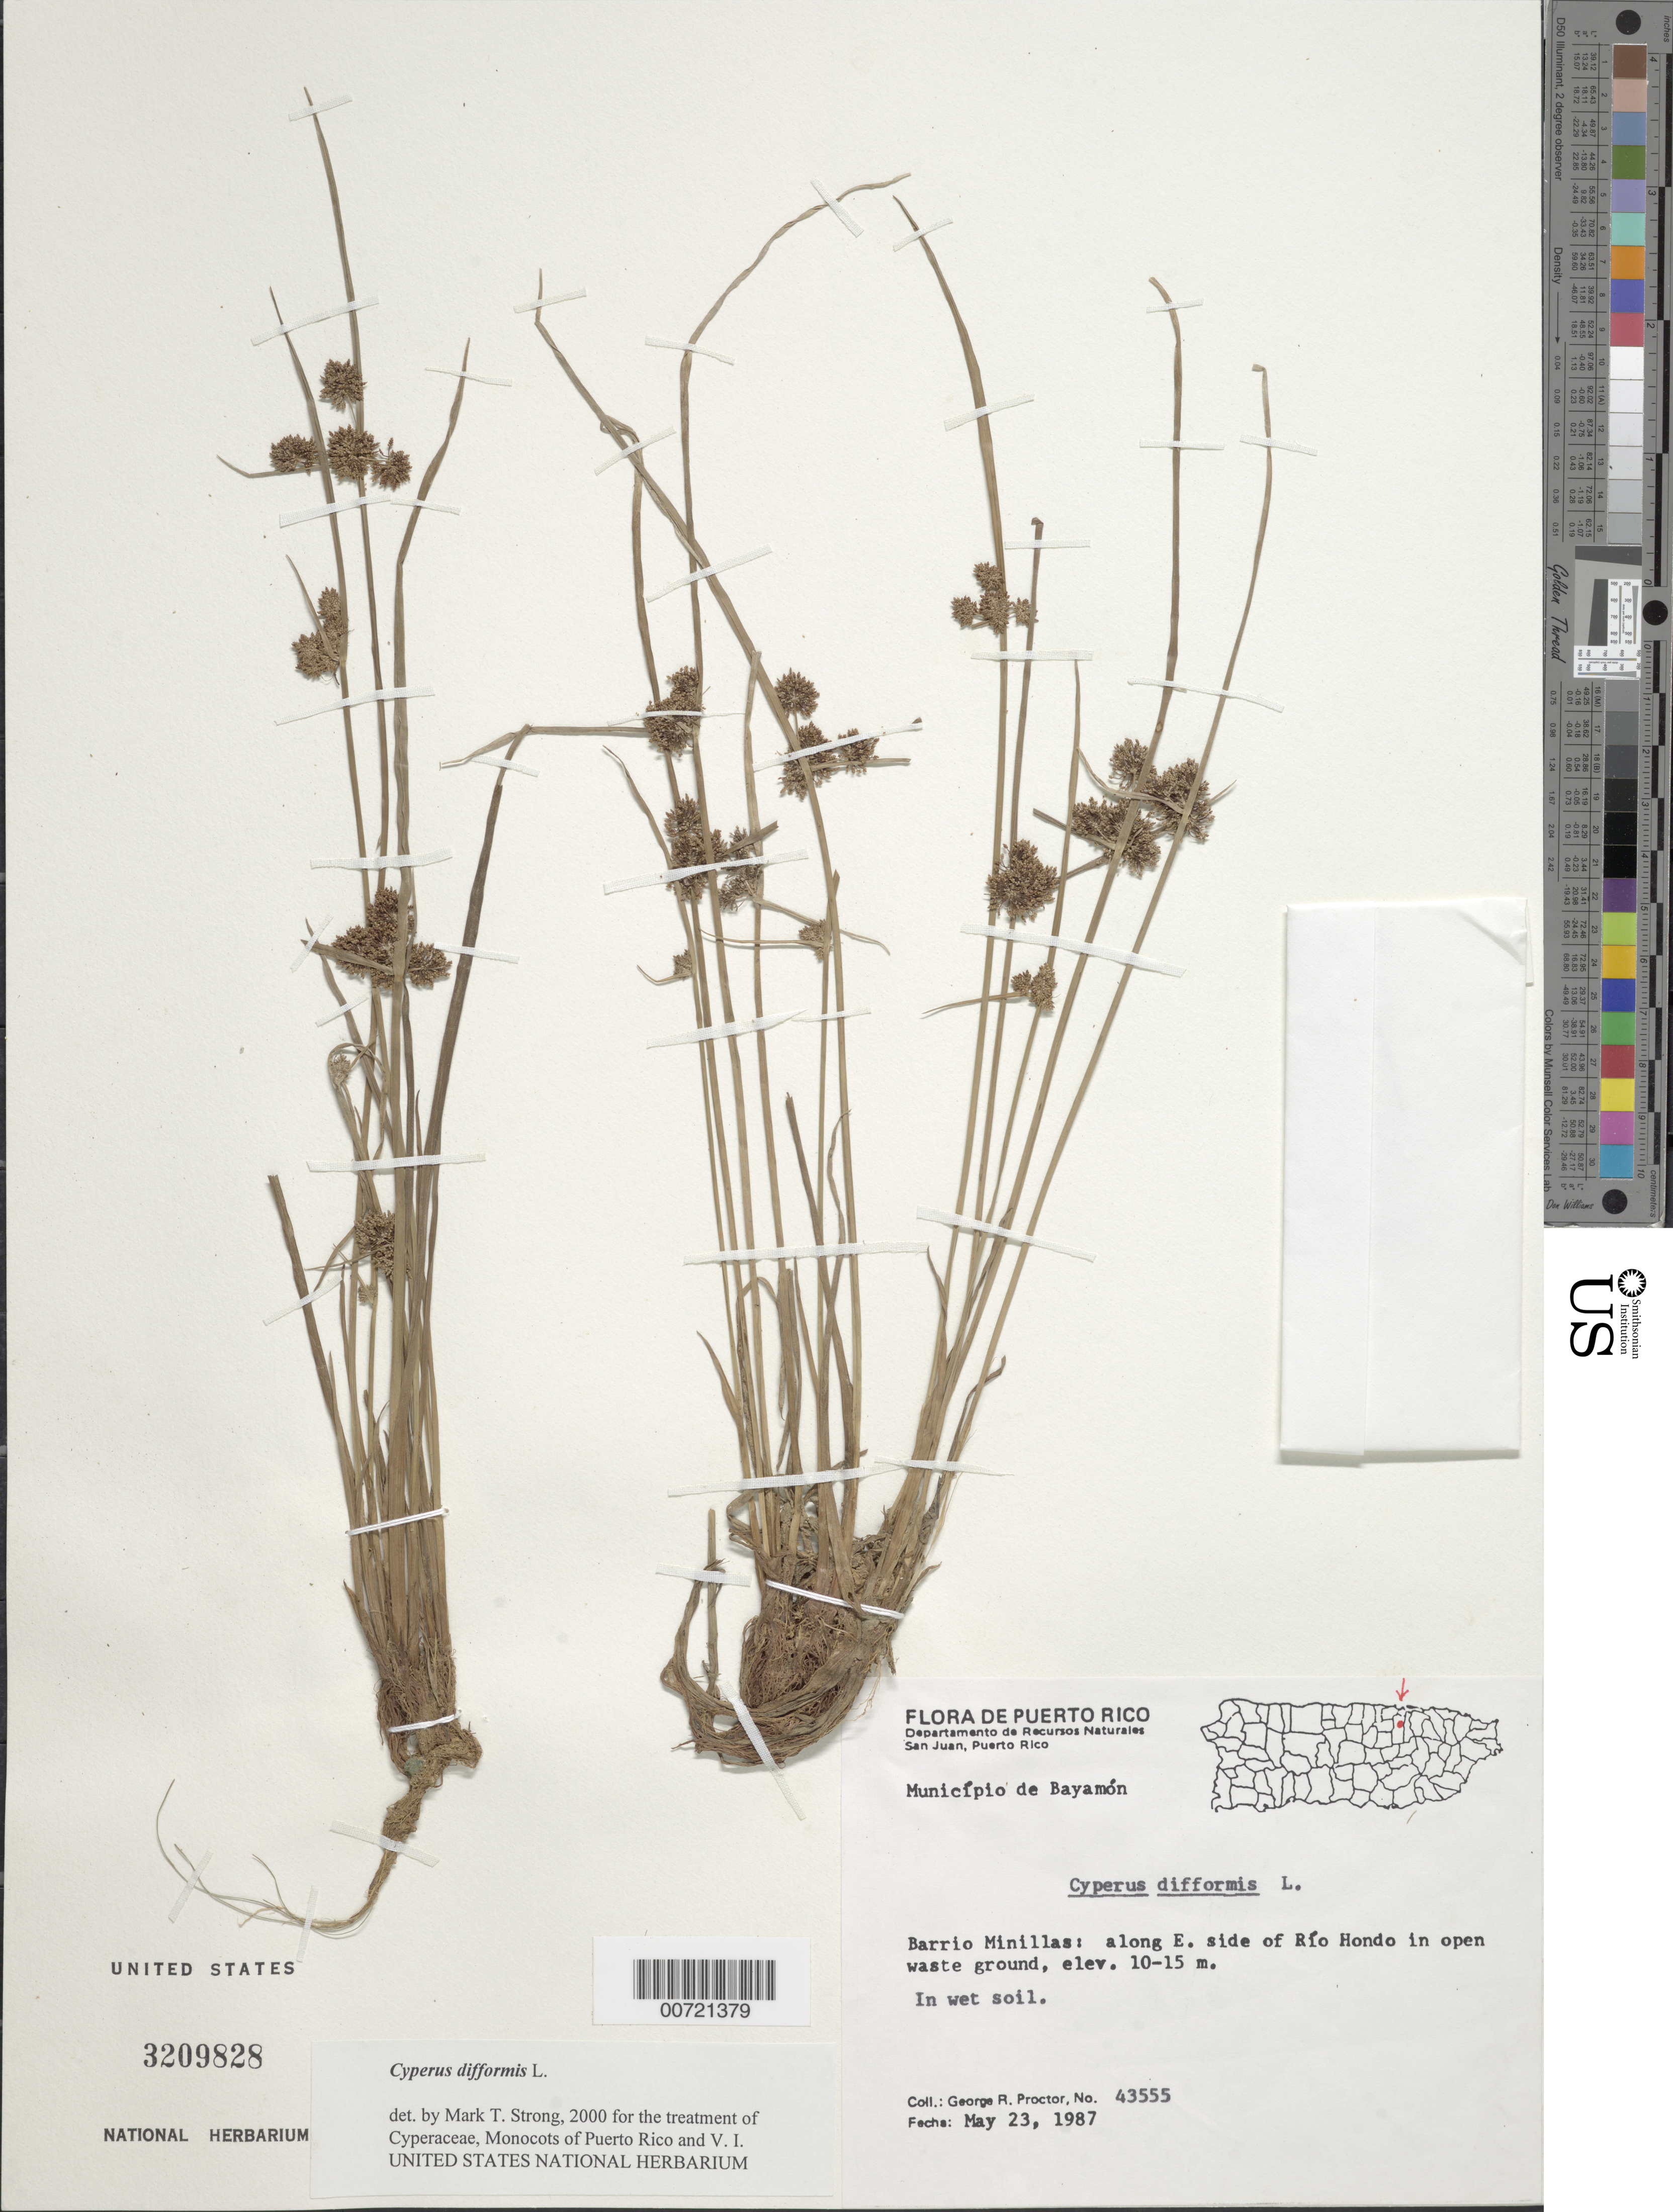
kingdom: Plantae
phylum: Tracheophyta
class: Liliopsida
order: Poales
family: Cyperaceae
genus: Cyperus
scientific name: Cyperus difformis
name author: L.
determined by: Strong, M. T., (US), Smithsonian Institution - National Museum of Natural History (UNITED STATES)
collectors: G. R. Proctor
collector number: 43555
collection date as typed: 23 May 1987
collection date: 1987-05-23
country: Puerto Rico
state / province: Bayamón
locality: Bayamón: Barrio Minillas, along E side of Río Hondo.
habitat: In open waste ground.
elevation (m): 10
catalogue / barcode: US 3209828